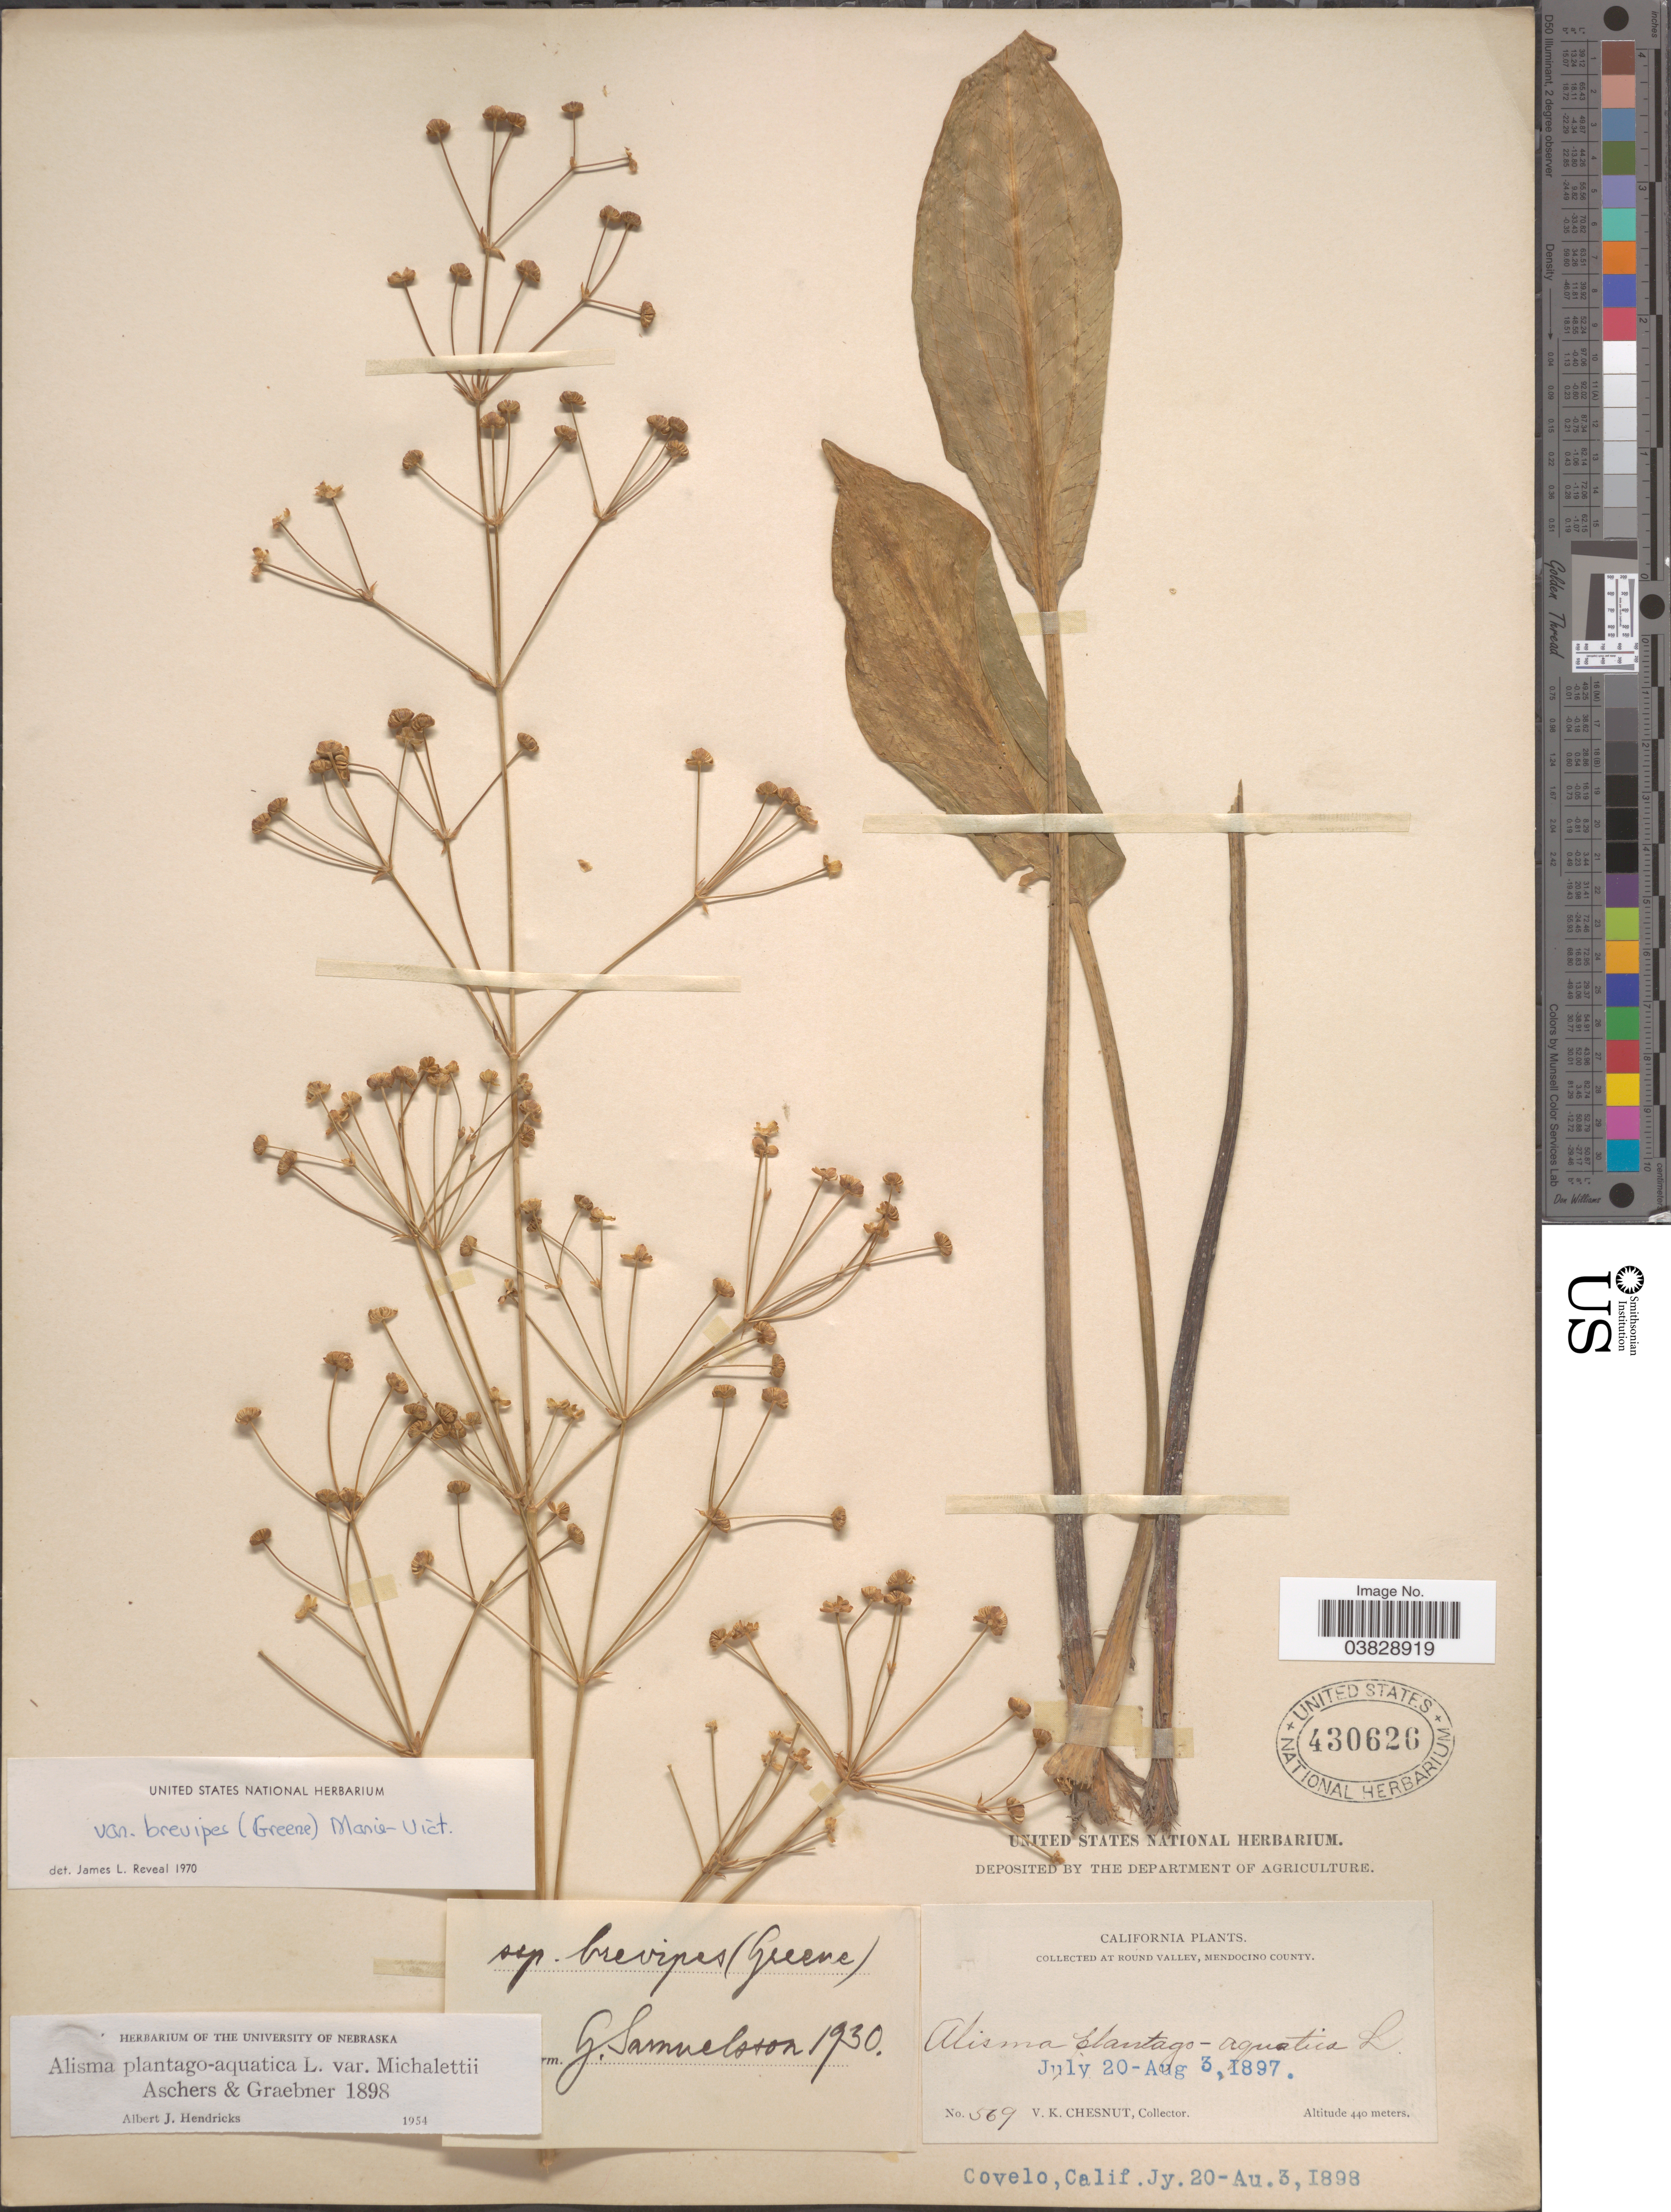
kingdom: Plantae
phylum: Tracheophyta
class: Liliopsida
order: Alismatales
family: Alismataceae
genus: Alisma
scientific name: Alisma plantago-aquatica var. brevipes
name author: (Greene) Vict.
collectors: V. Chesnut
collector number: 569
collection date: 1897-07-20/1897-08-03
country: United States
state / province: California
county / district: Mendocino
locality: At Round Valley, Mendocino County. Covelo.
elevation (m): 440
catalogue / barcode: US 430626